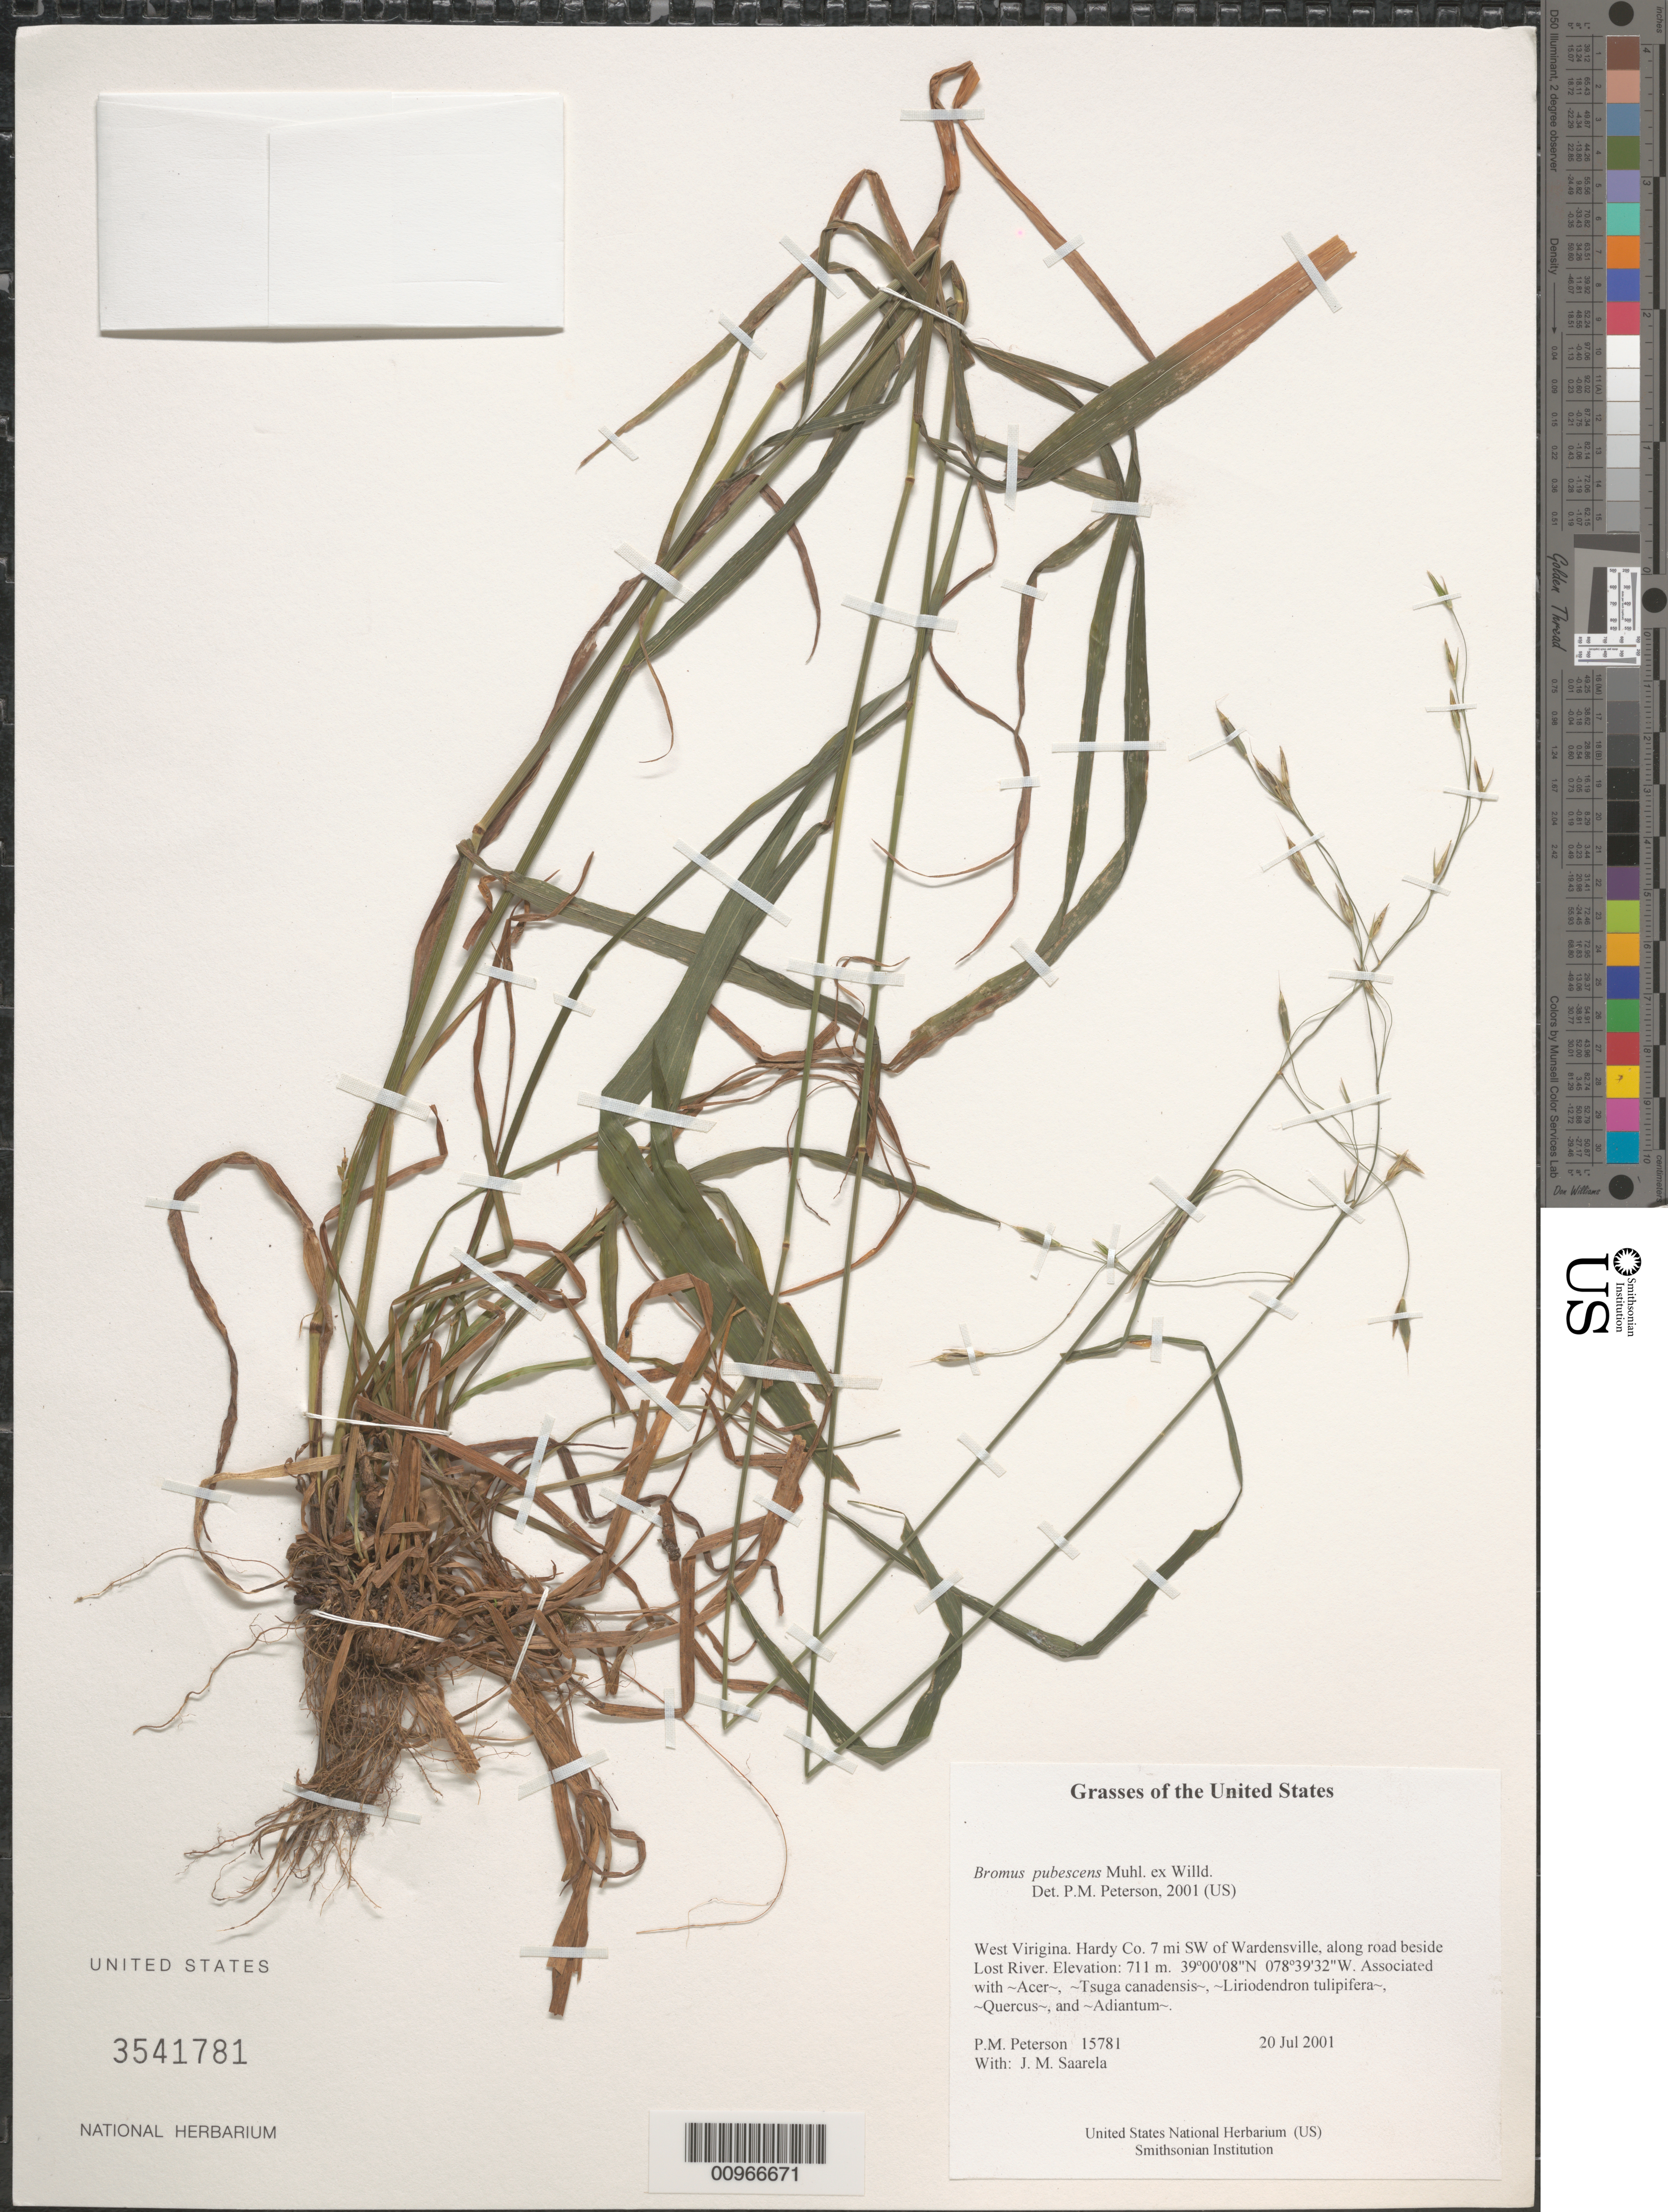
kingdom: Plantae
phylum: Tracheophyta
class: Liliopsida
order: Poales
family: Poaceae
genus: Bromus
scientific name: Bromus pubescens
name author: Muhl. ex Willd.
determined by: Peterson, Paul M., (BOT), Smithsonian Institution - National Museum of Natural History (UNITED STATES)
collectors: P. M. Peterson & J. Saarela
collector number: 15781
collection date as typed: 20 Jul 2001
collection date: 2001-07-20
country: United States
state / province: West Virginia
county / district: Hardy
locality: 7 mi SW of Wardensville, along road beside Lost River.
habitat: Associated with ~Acer~, ~Tsuga canadensis~, ~Liriodendron tulipifera~, ~Quercus~, and ~Adiantum~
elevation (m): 711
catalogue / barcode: US 3541781